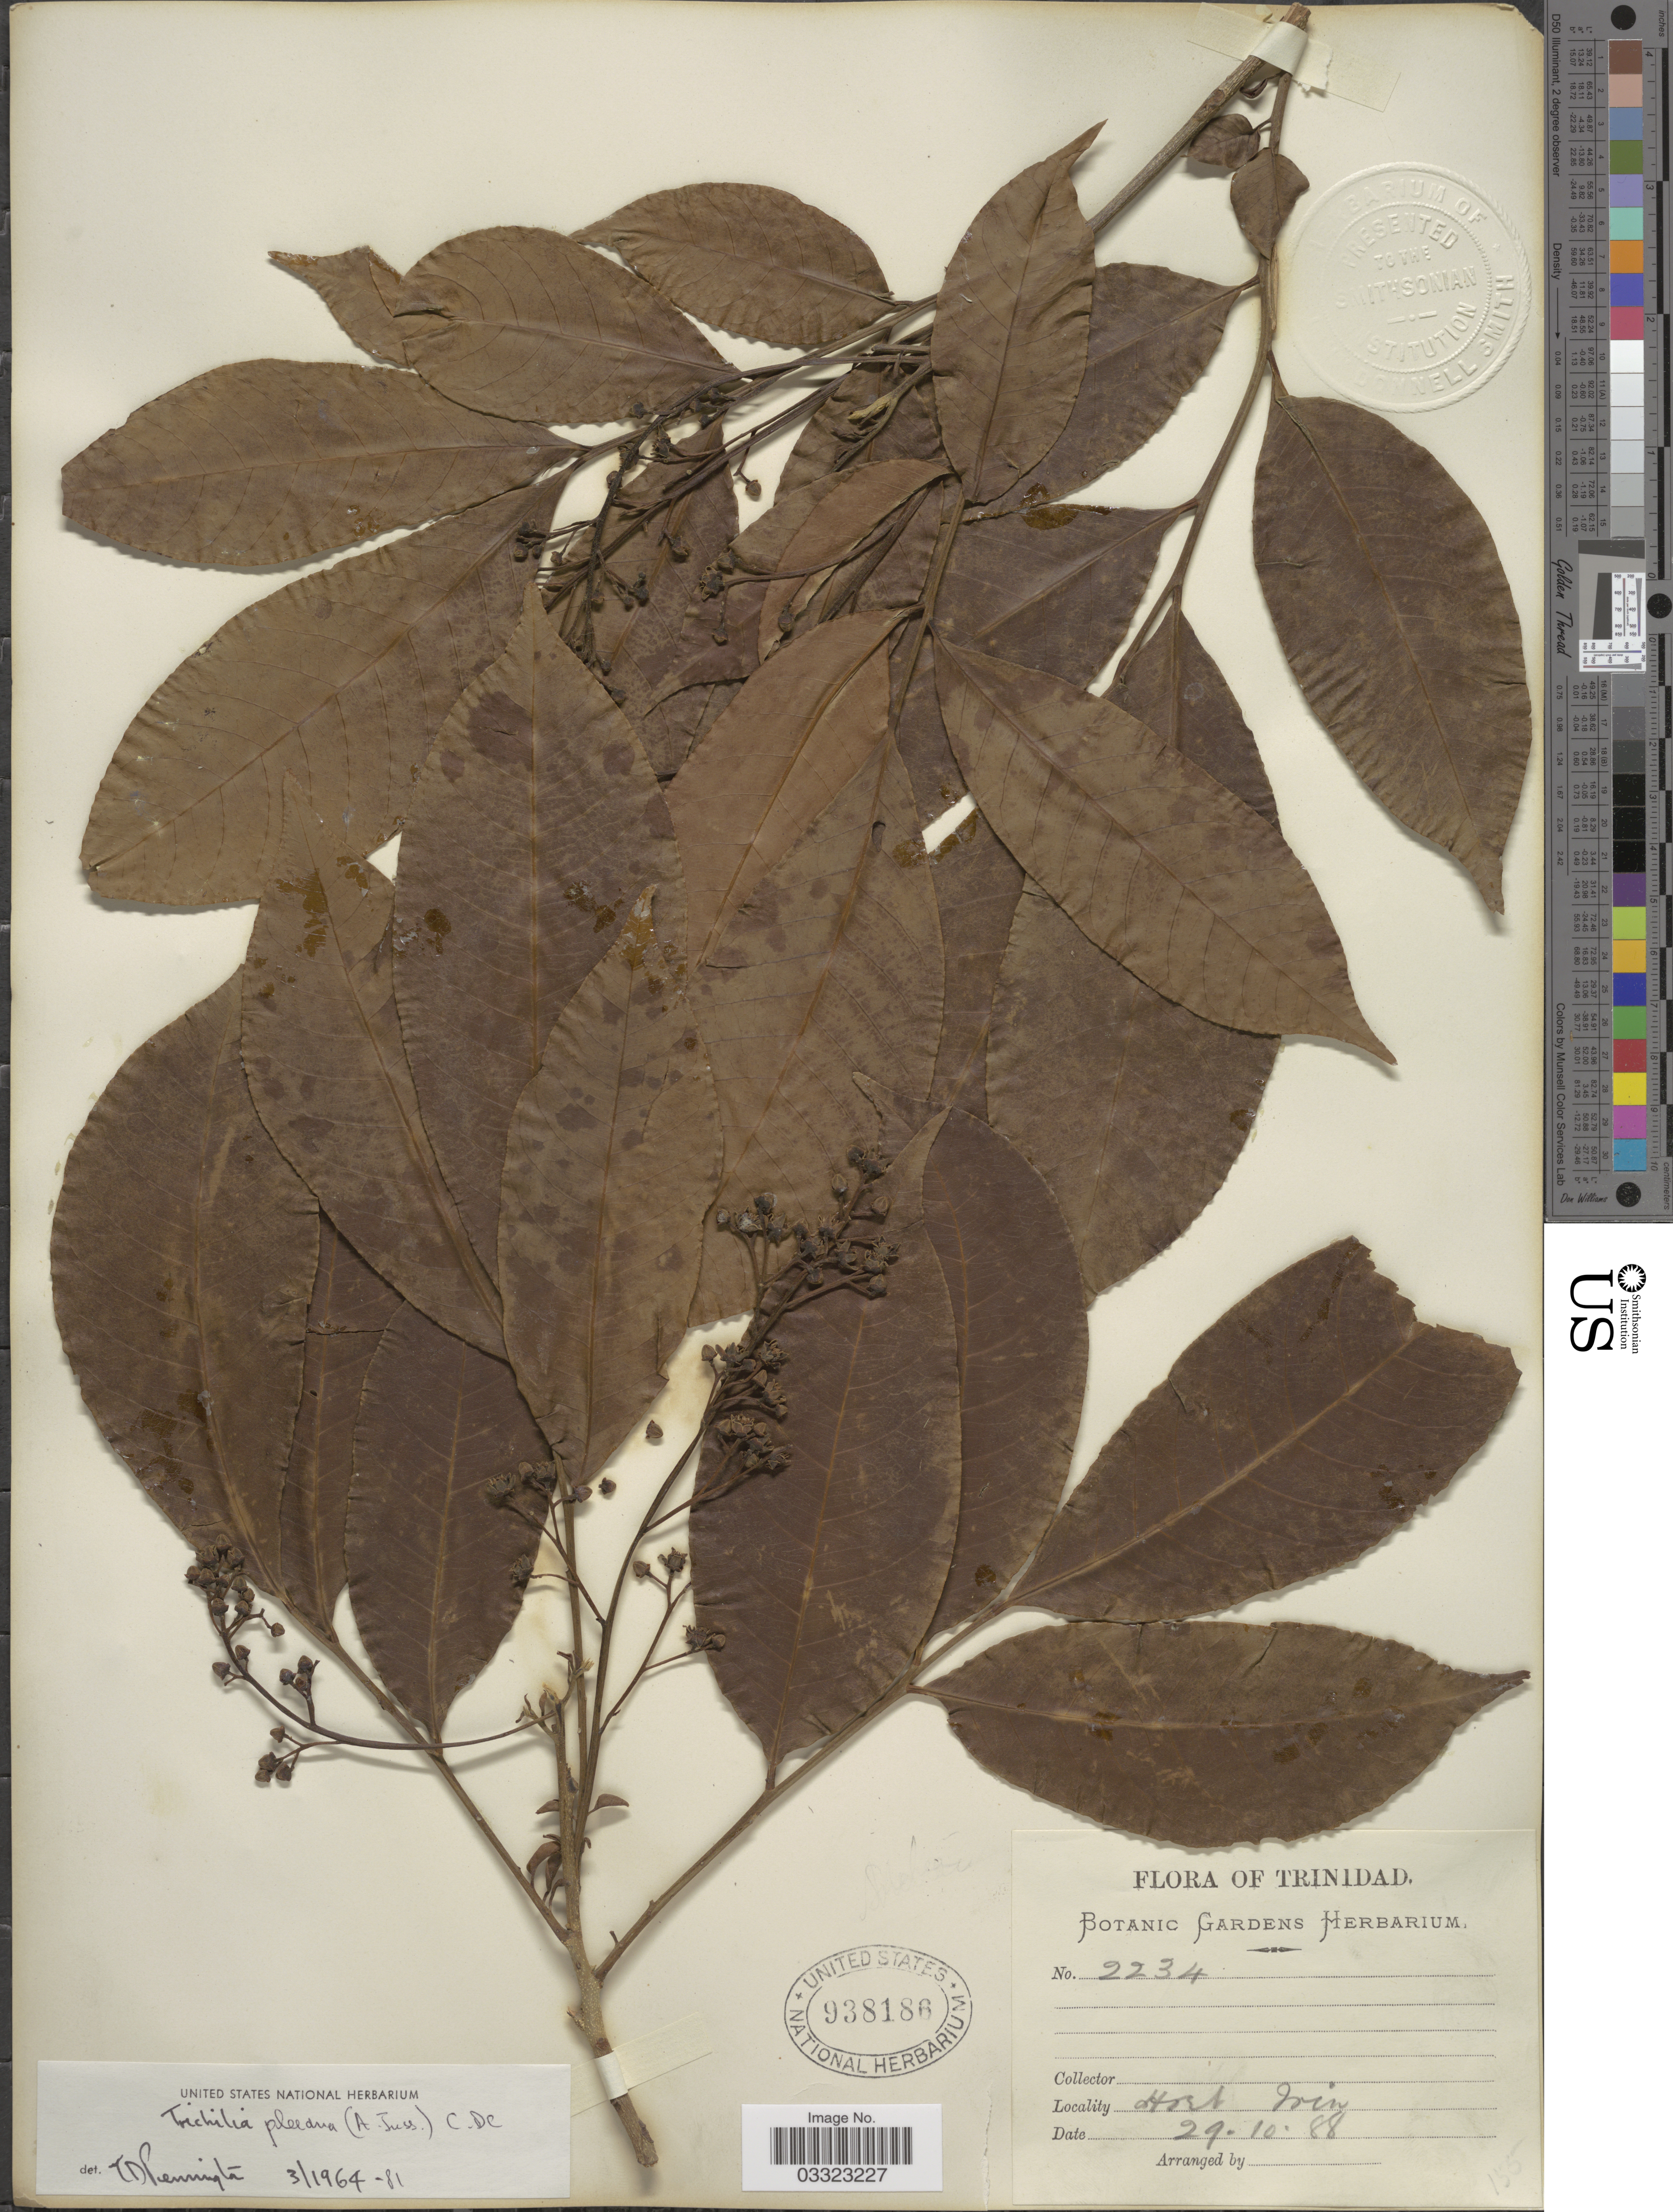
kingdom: Plantae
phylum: Tracheophyta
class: Magnoliopsida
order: Sapindales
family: Meliaceae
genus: Trichilia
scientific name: Trichilia pleeana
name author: (A. Juss.) C. DC.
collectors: ex herb. Botanic Gardens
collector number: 2234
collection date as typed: Transcribed d/m/y: 29/10/88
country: Trinidad and Tobago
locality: Trinidad. Hort Trin.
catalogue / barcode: US 938186